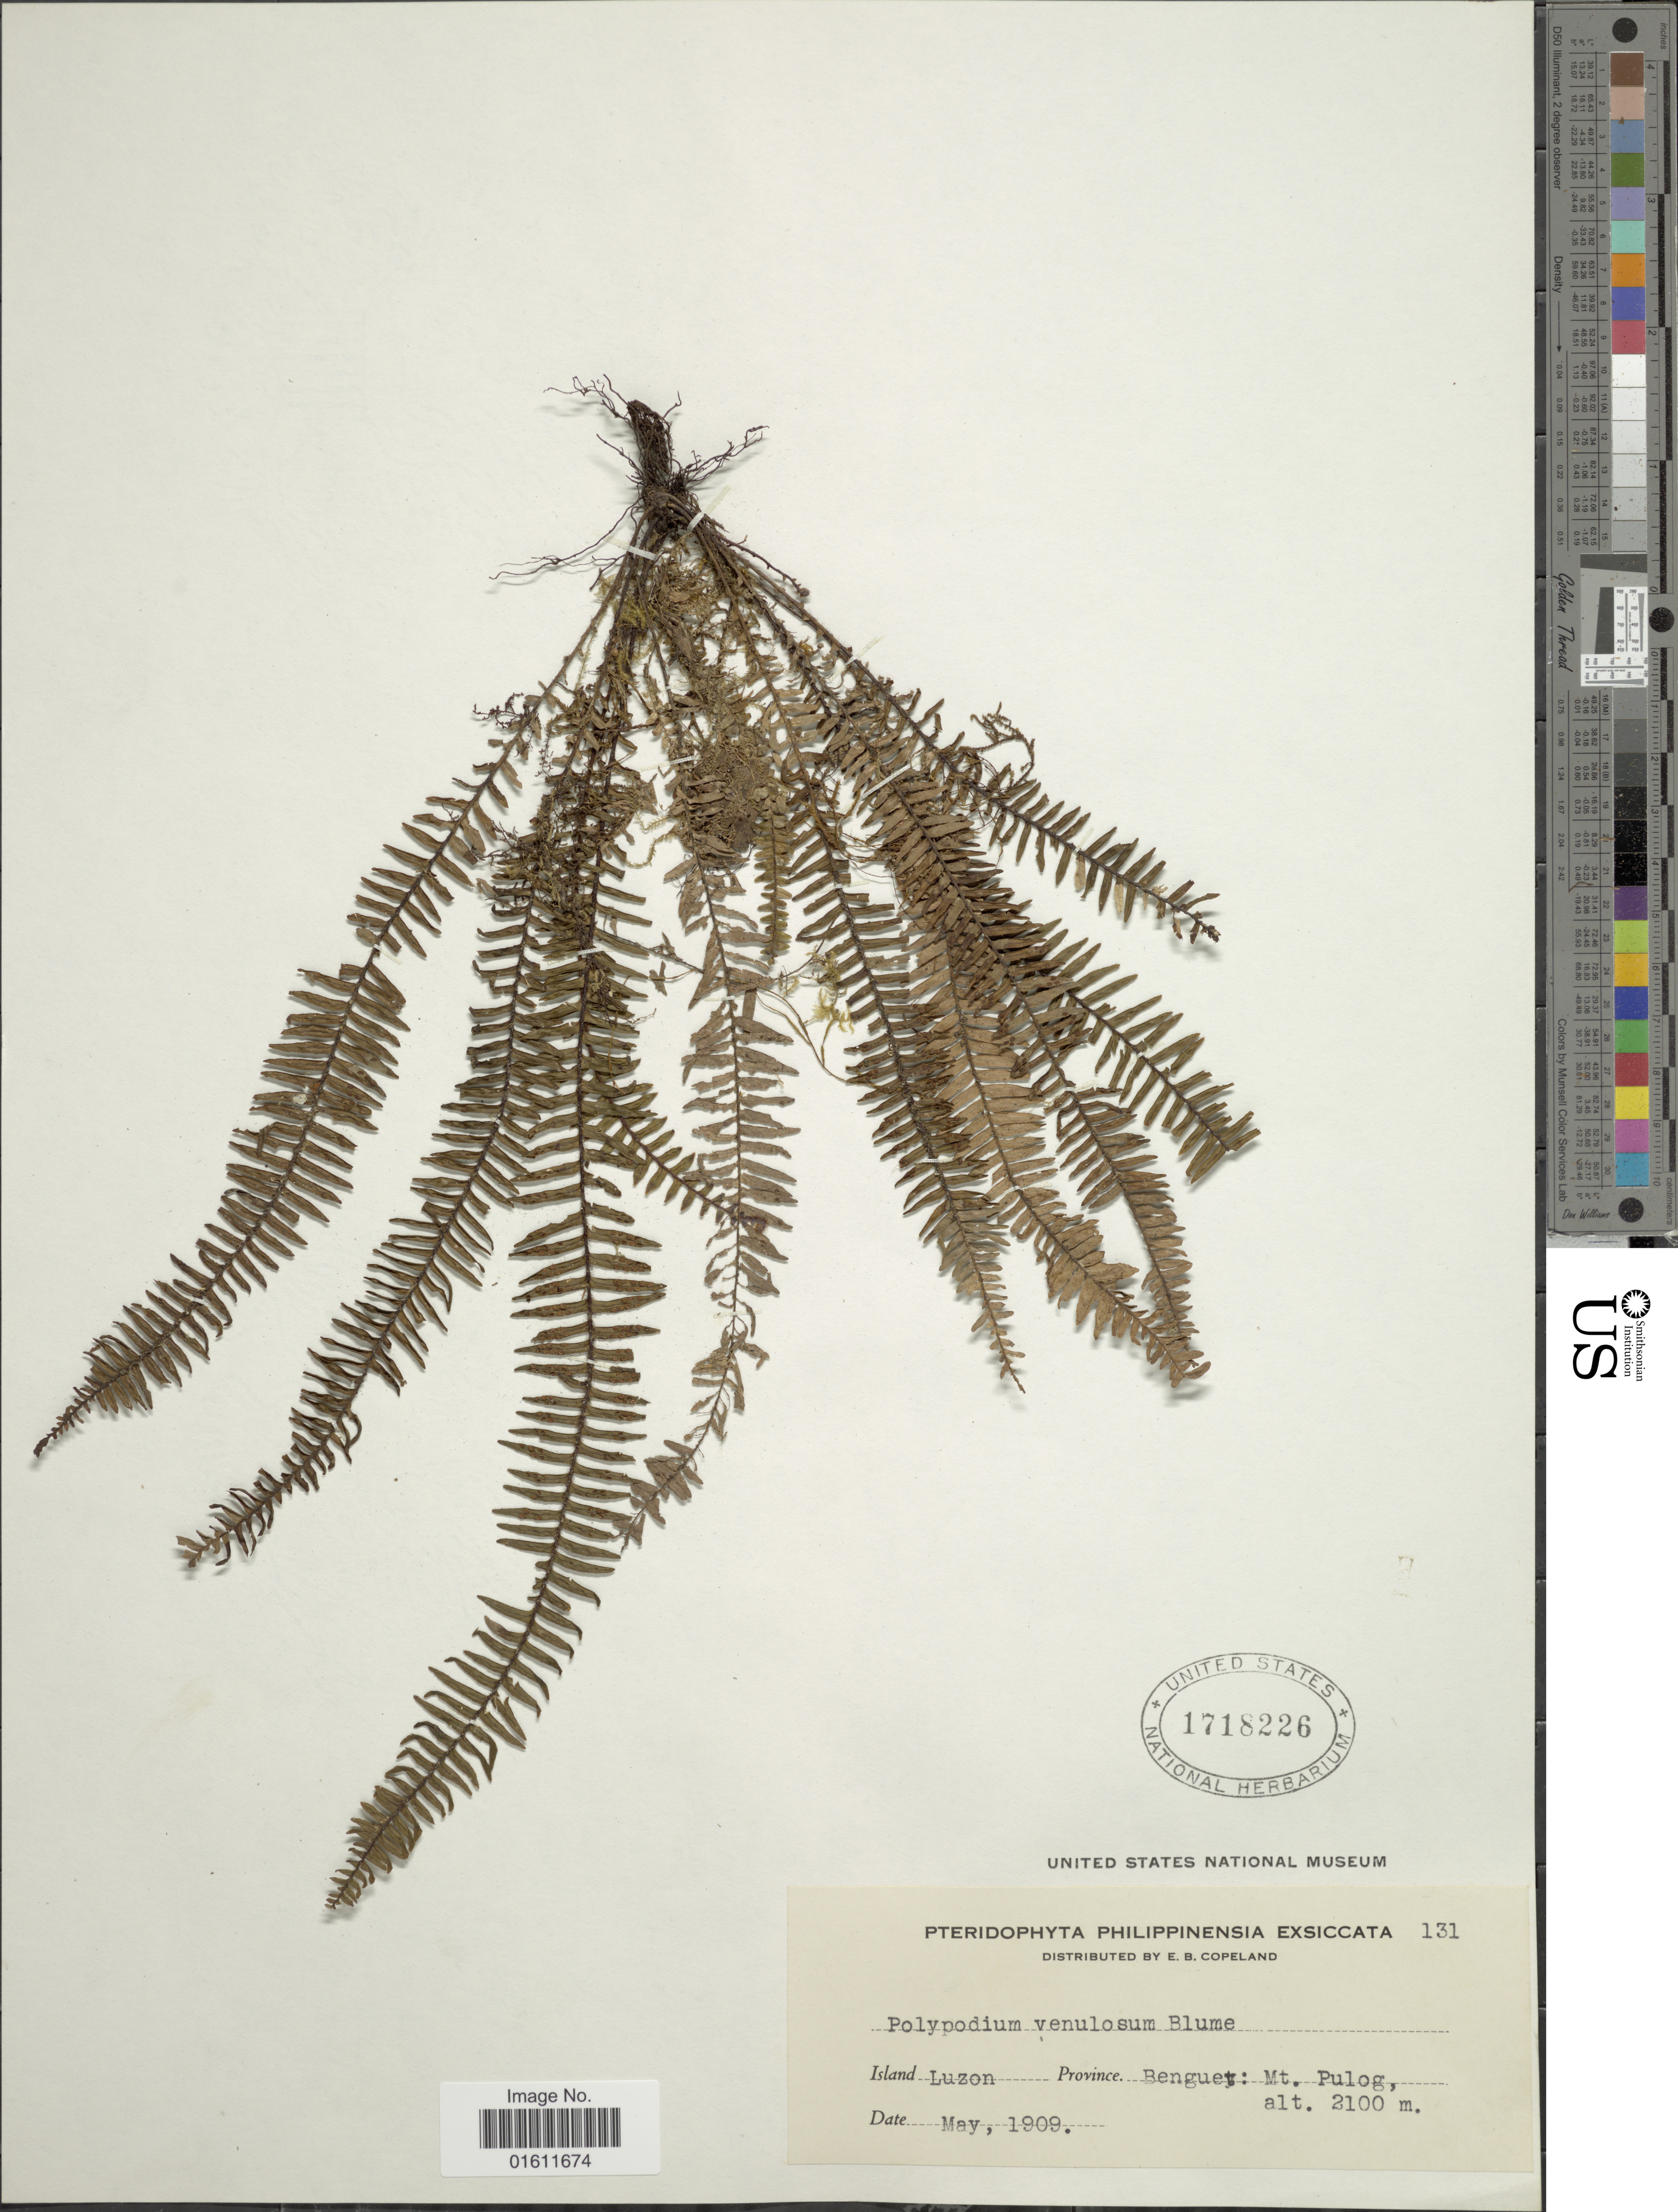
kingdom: Plantae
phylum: Tracheophyta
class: Polypodiopsida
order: Polypodiales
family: Polypodiaceae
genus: Prosaptia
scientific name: Prosaptia venulosa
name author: (Blume) M.G. Price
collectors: E. B. Copeland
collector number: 131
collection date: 1909-05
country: Philippines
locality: Island, Luzon, Province Benguet: Mt. Pulog.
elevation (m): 2100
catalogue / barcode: US 1718226